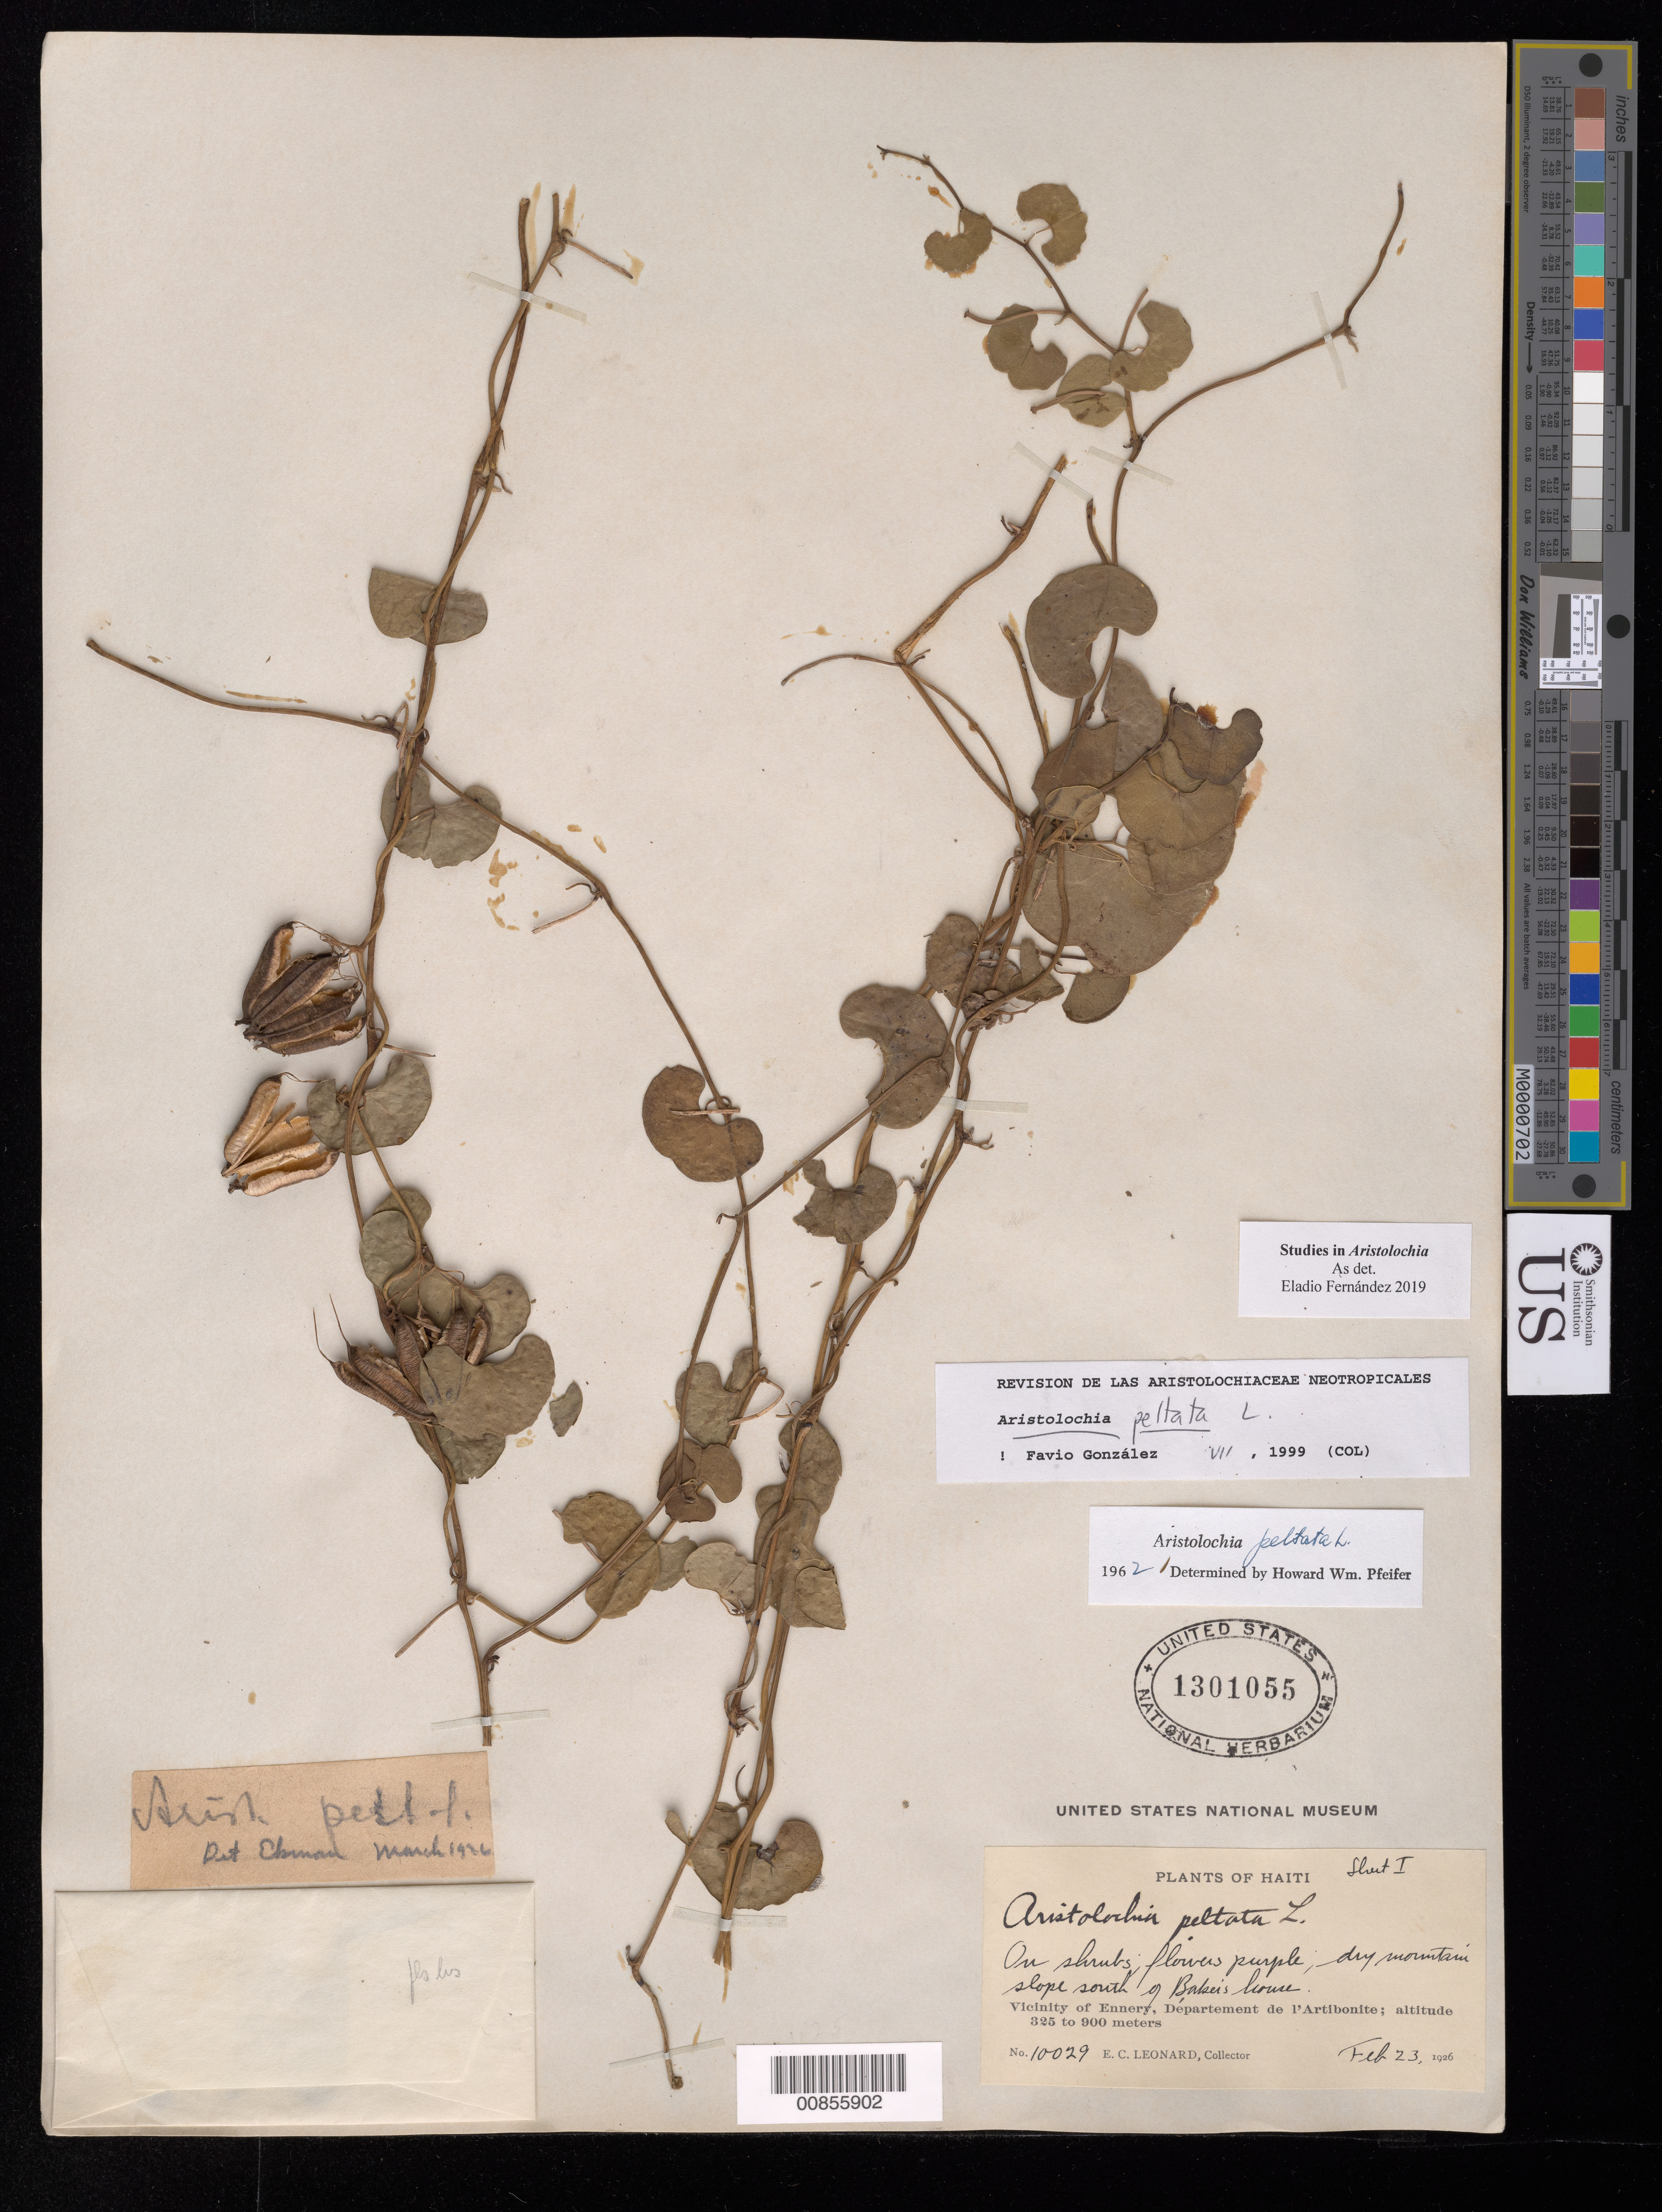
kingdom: Plantae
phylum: Tracheophyta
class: Magnoliopsida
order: Piperales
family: Aristolochiaceae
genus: Aristolochia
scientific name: Aristolochia peltata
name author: L.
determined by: González, F., (COL), Universidad Nacional de Colombia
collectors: E. C. Leonard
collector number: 10029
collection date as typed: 23 Feb 1926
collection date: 1926-02-23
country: Haiti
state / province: Artibonite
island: Hispaniola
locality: Dry mountain slope south of Baker's house. Vicinity of Ennery.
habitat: On shrubs. Dry mountain slope.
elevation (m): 325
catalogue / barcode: US 1301055